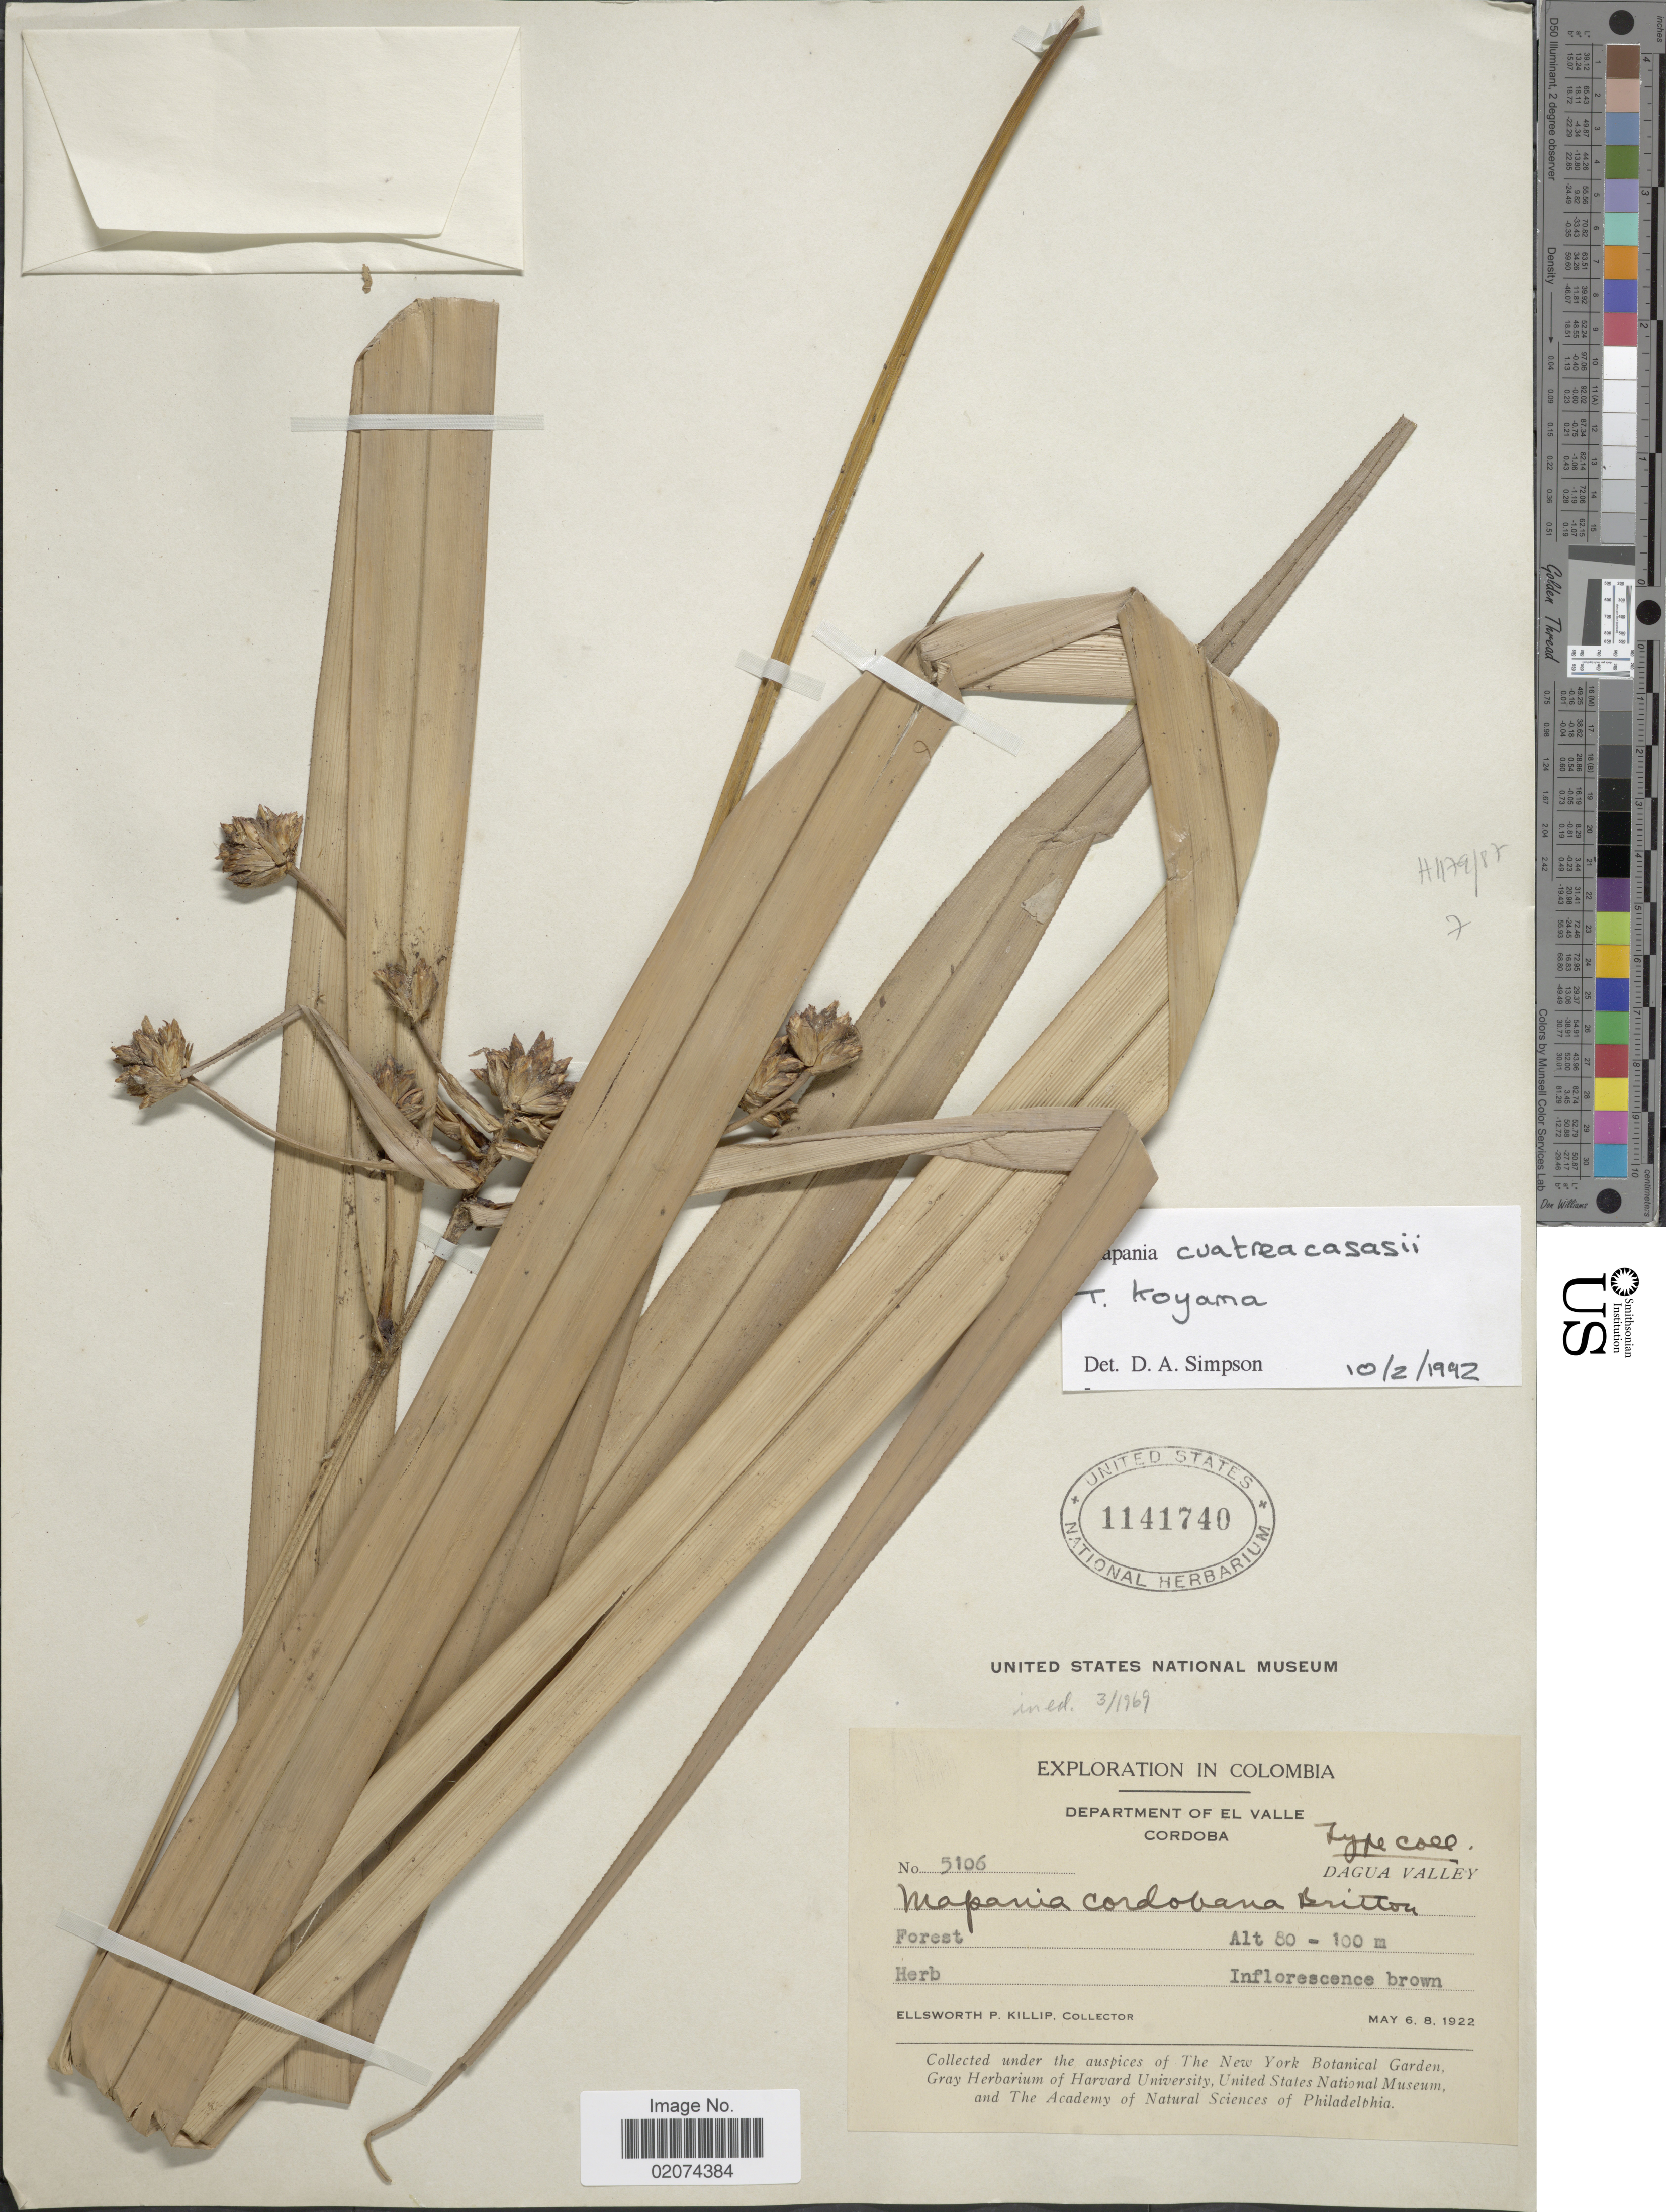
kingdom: Plantae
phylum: Tracheophyta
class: Liliopsida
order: Poales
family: Cyperaceae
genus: Mapania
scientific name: Mapania cuatrecasasii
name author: T. Koyama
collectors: E. P. Killip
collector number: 5106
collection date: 1922-05-06/1922-05-08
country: Colombia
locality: Department of El Valle. Cordoba. Dagua Valley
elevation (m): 80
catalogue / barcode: US 1141740